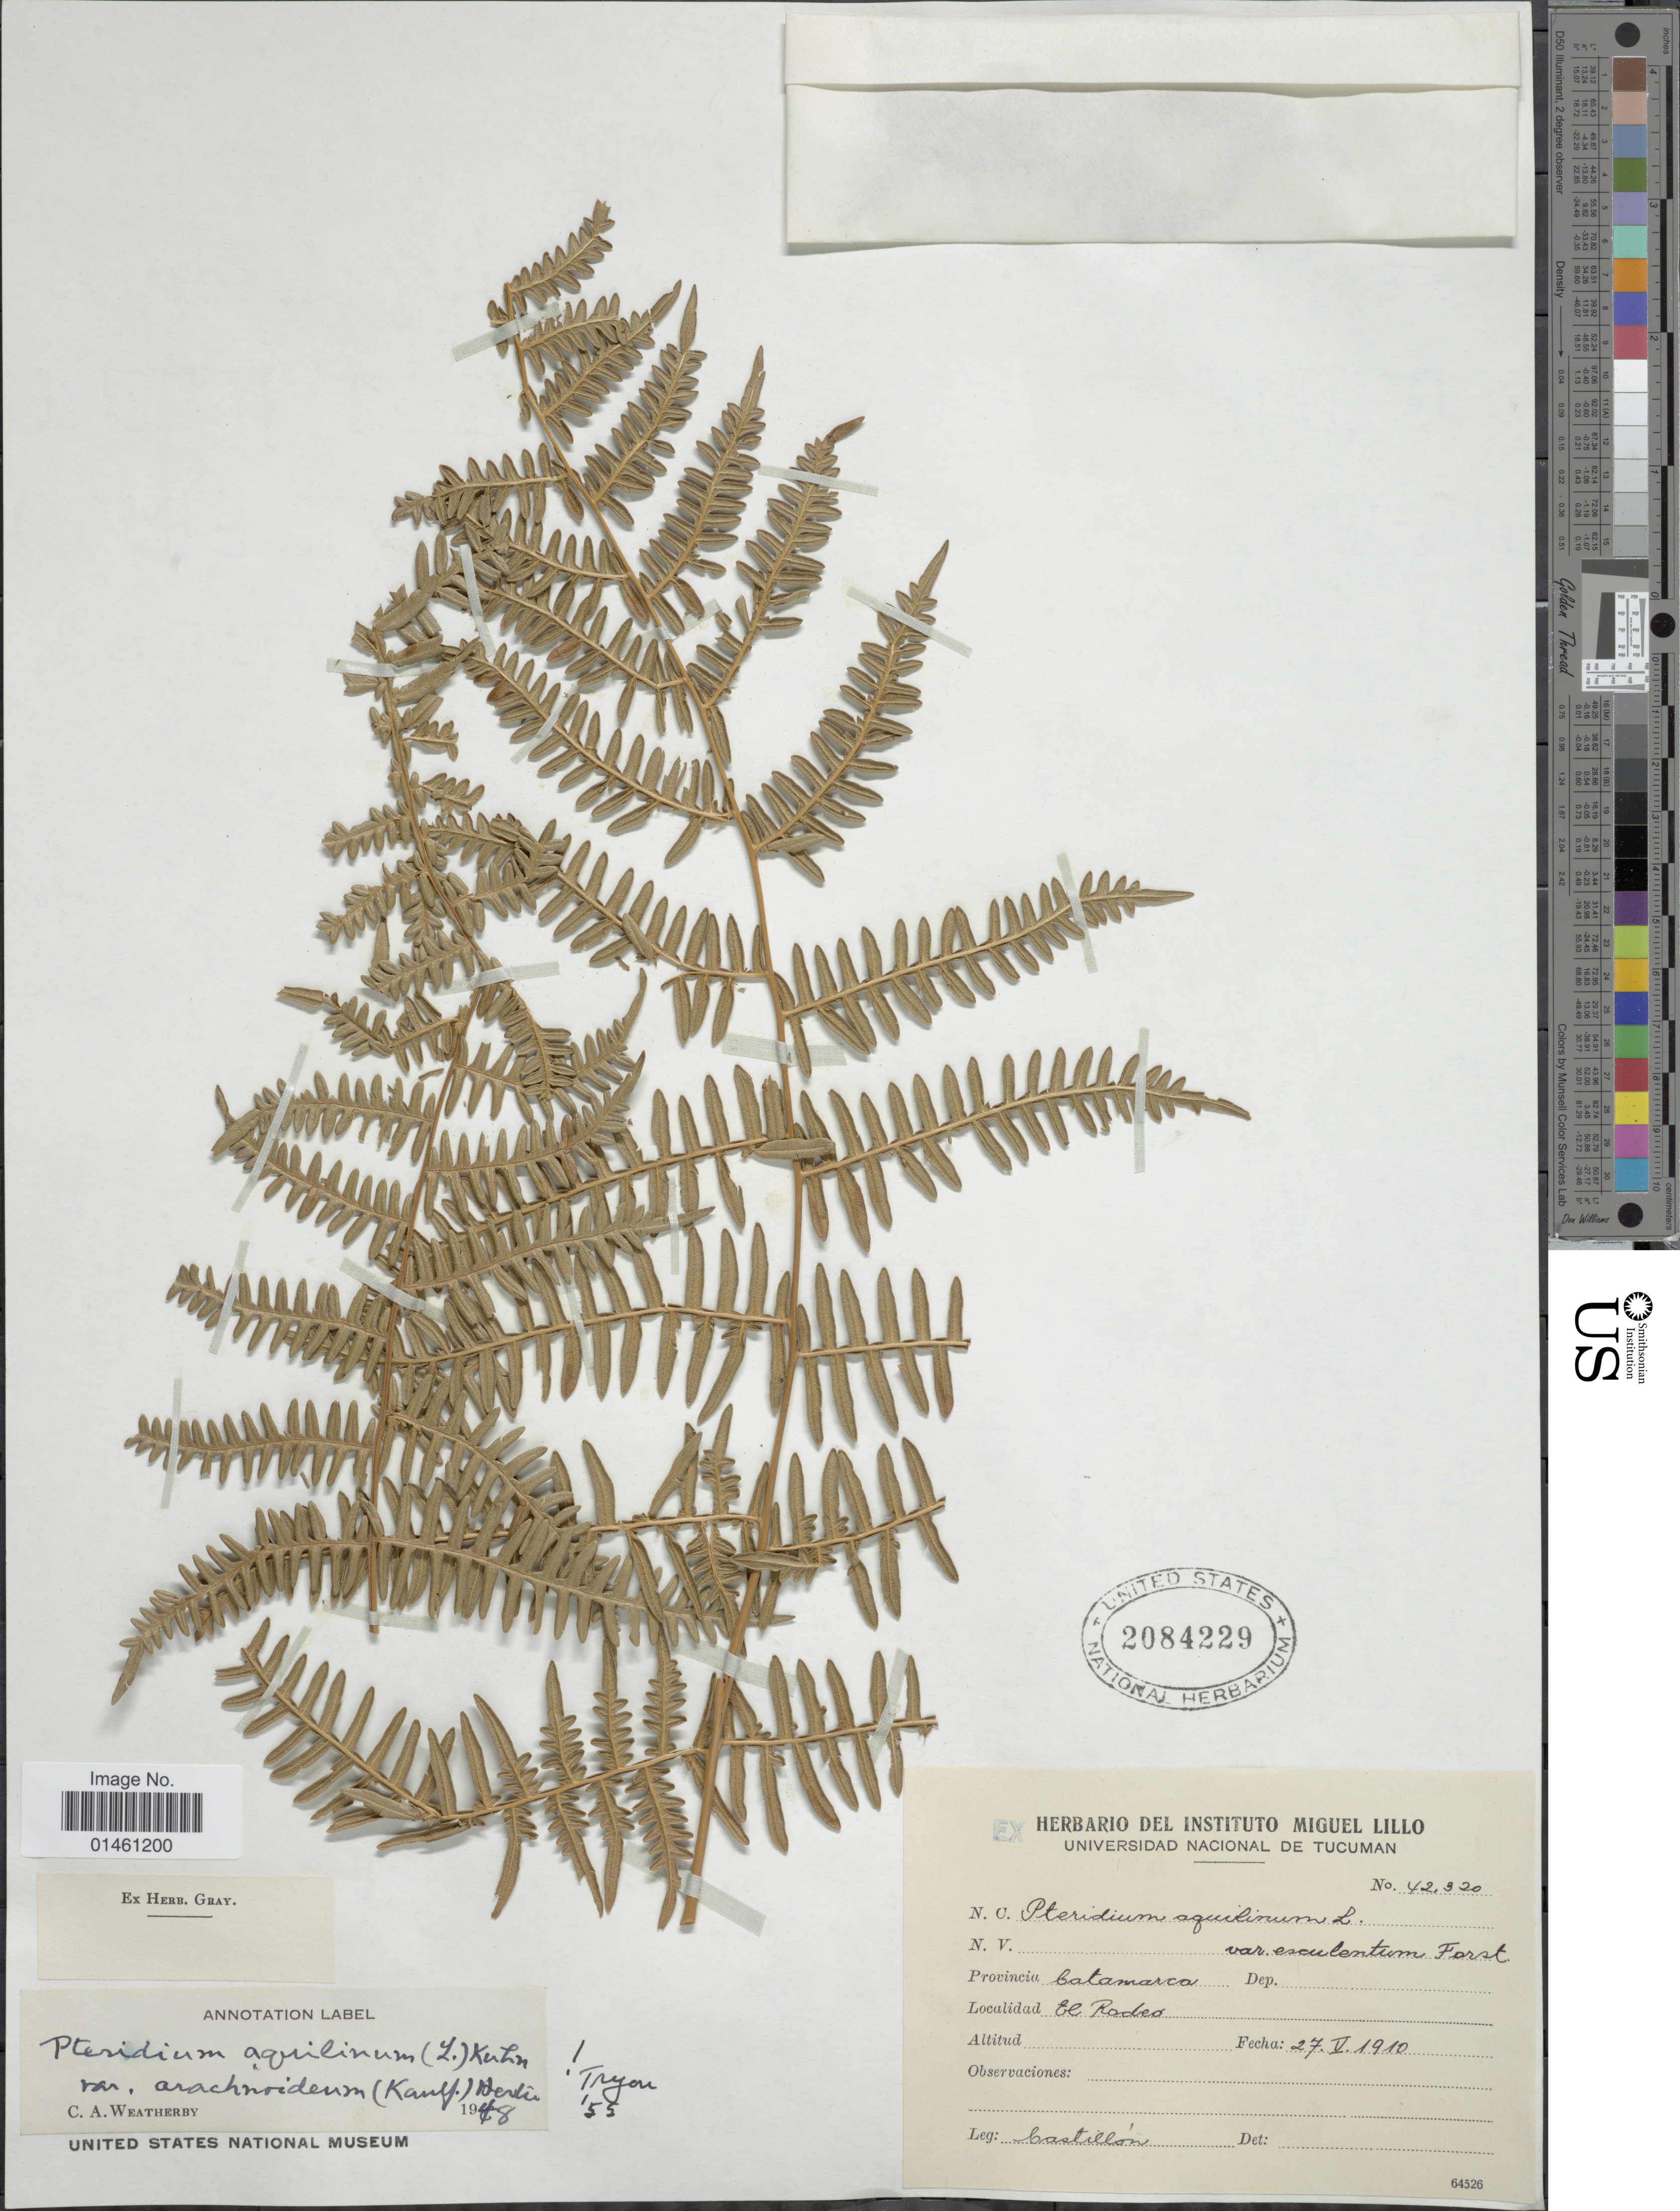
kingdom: Plantae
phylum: Tracheophyta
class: Polypodiopsida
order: Polypodiales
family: Dennstaedtiaceae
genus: Pteridium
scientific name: Pteridium arachnoideum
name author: (Kaulf.) Maxon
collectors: Castillon, --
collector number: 42320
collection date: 1910-05-27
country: Argentina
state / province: Catamarca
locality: Provincia Catamarca, El Rodeo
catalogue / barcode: US 2084229